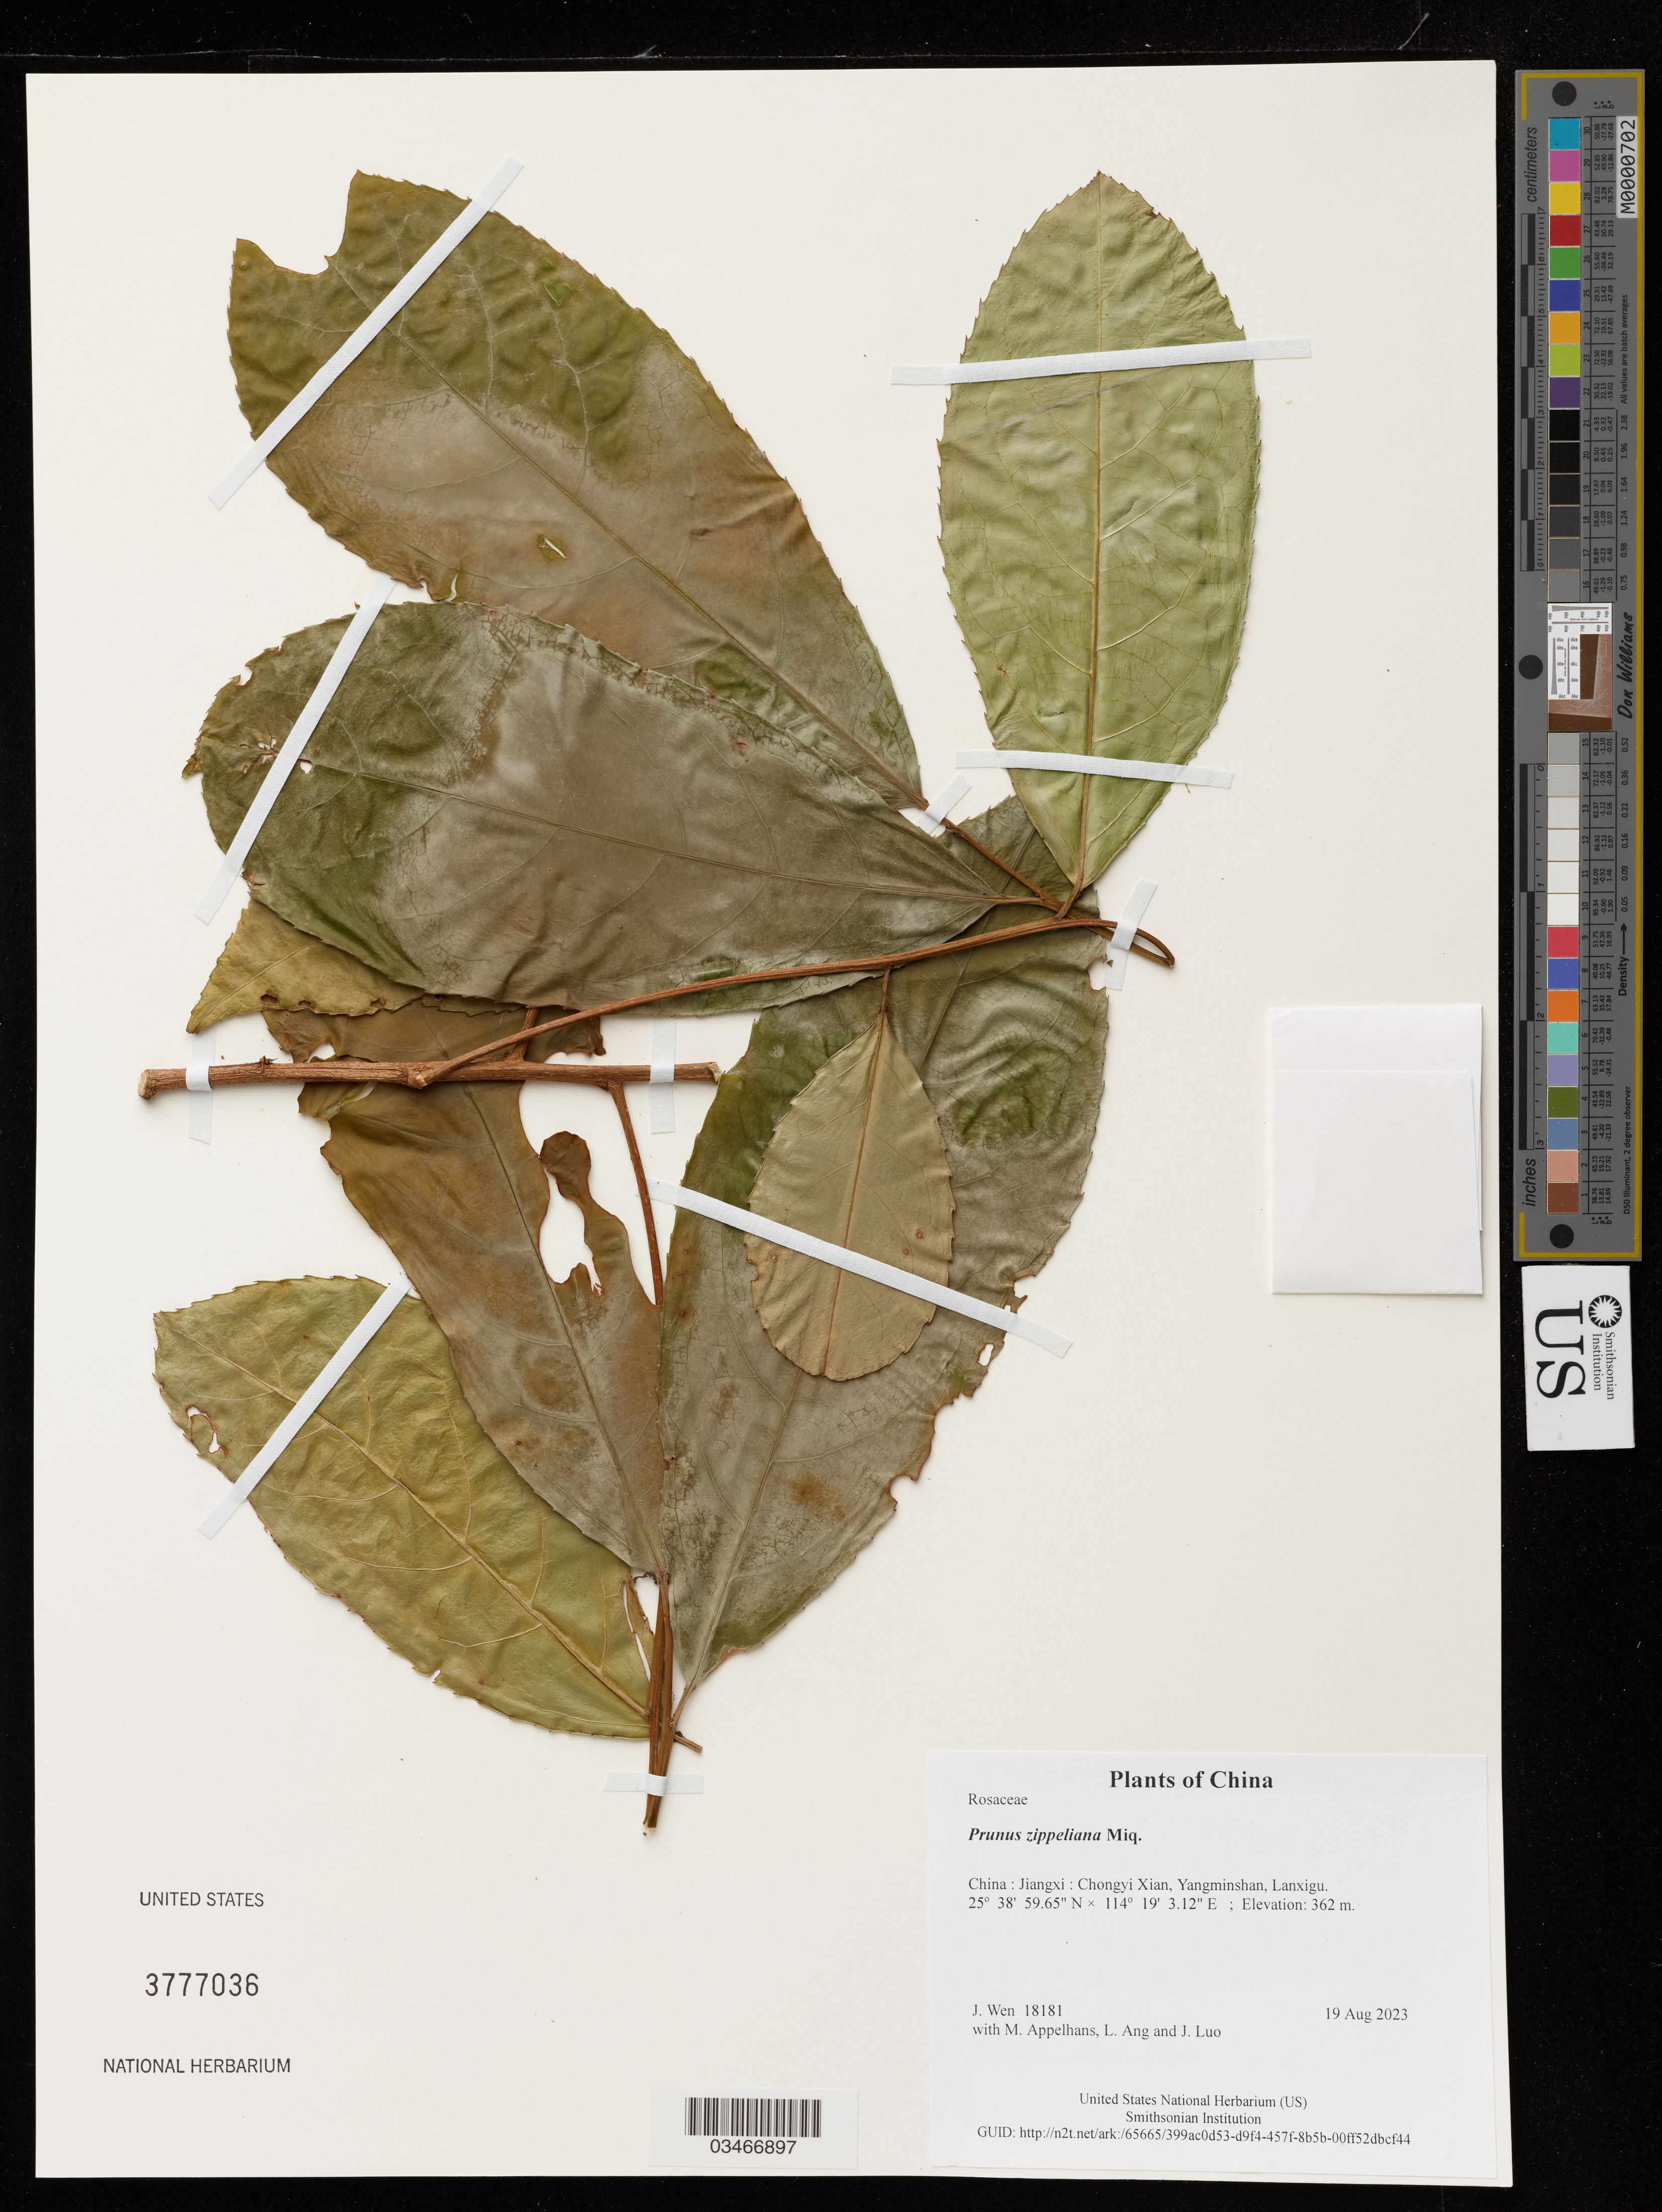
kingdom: Plantae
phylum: Tracheophyta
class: Magnoliopsida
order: Rosales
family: Rosaceae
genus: Prunus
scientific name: Prunus zippeliana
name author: Miq.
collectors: J. Wen, M. Appelhans, L. Ang & J. Luo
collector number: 18181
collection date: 2023-08-19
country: China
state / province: Jiangxi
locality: Chongyi Xian, Yangminshan, Lanxigu.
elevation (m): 362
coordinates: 25.649902 N, 114.317532 E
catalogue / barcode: US 3777036